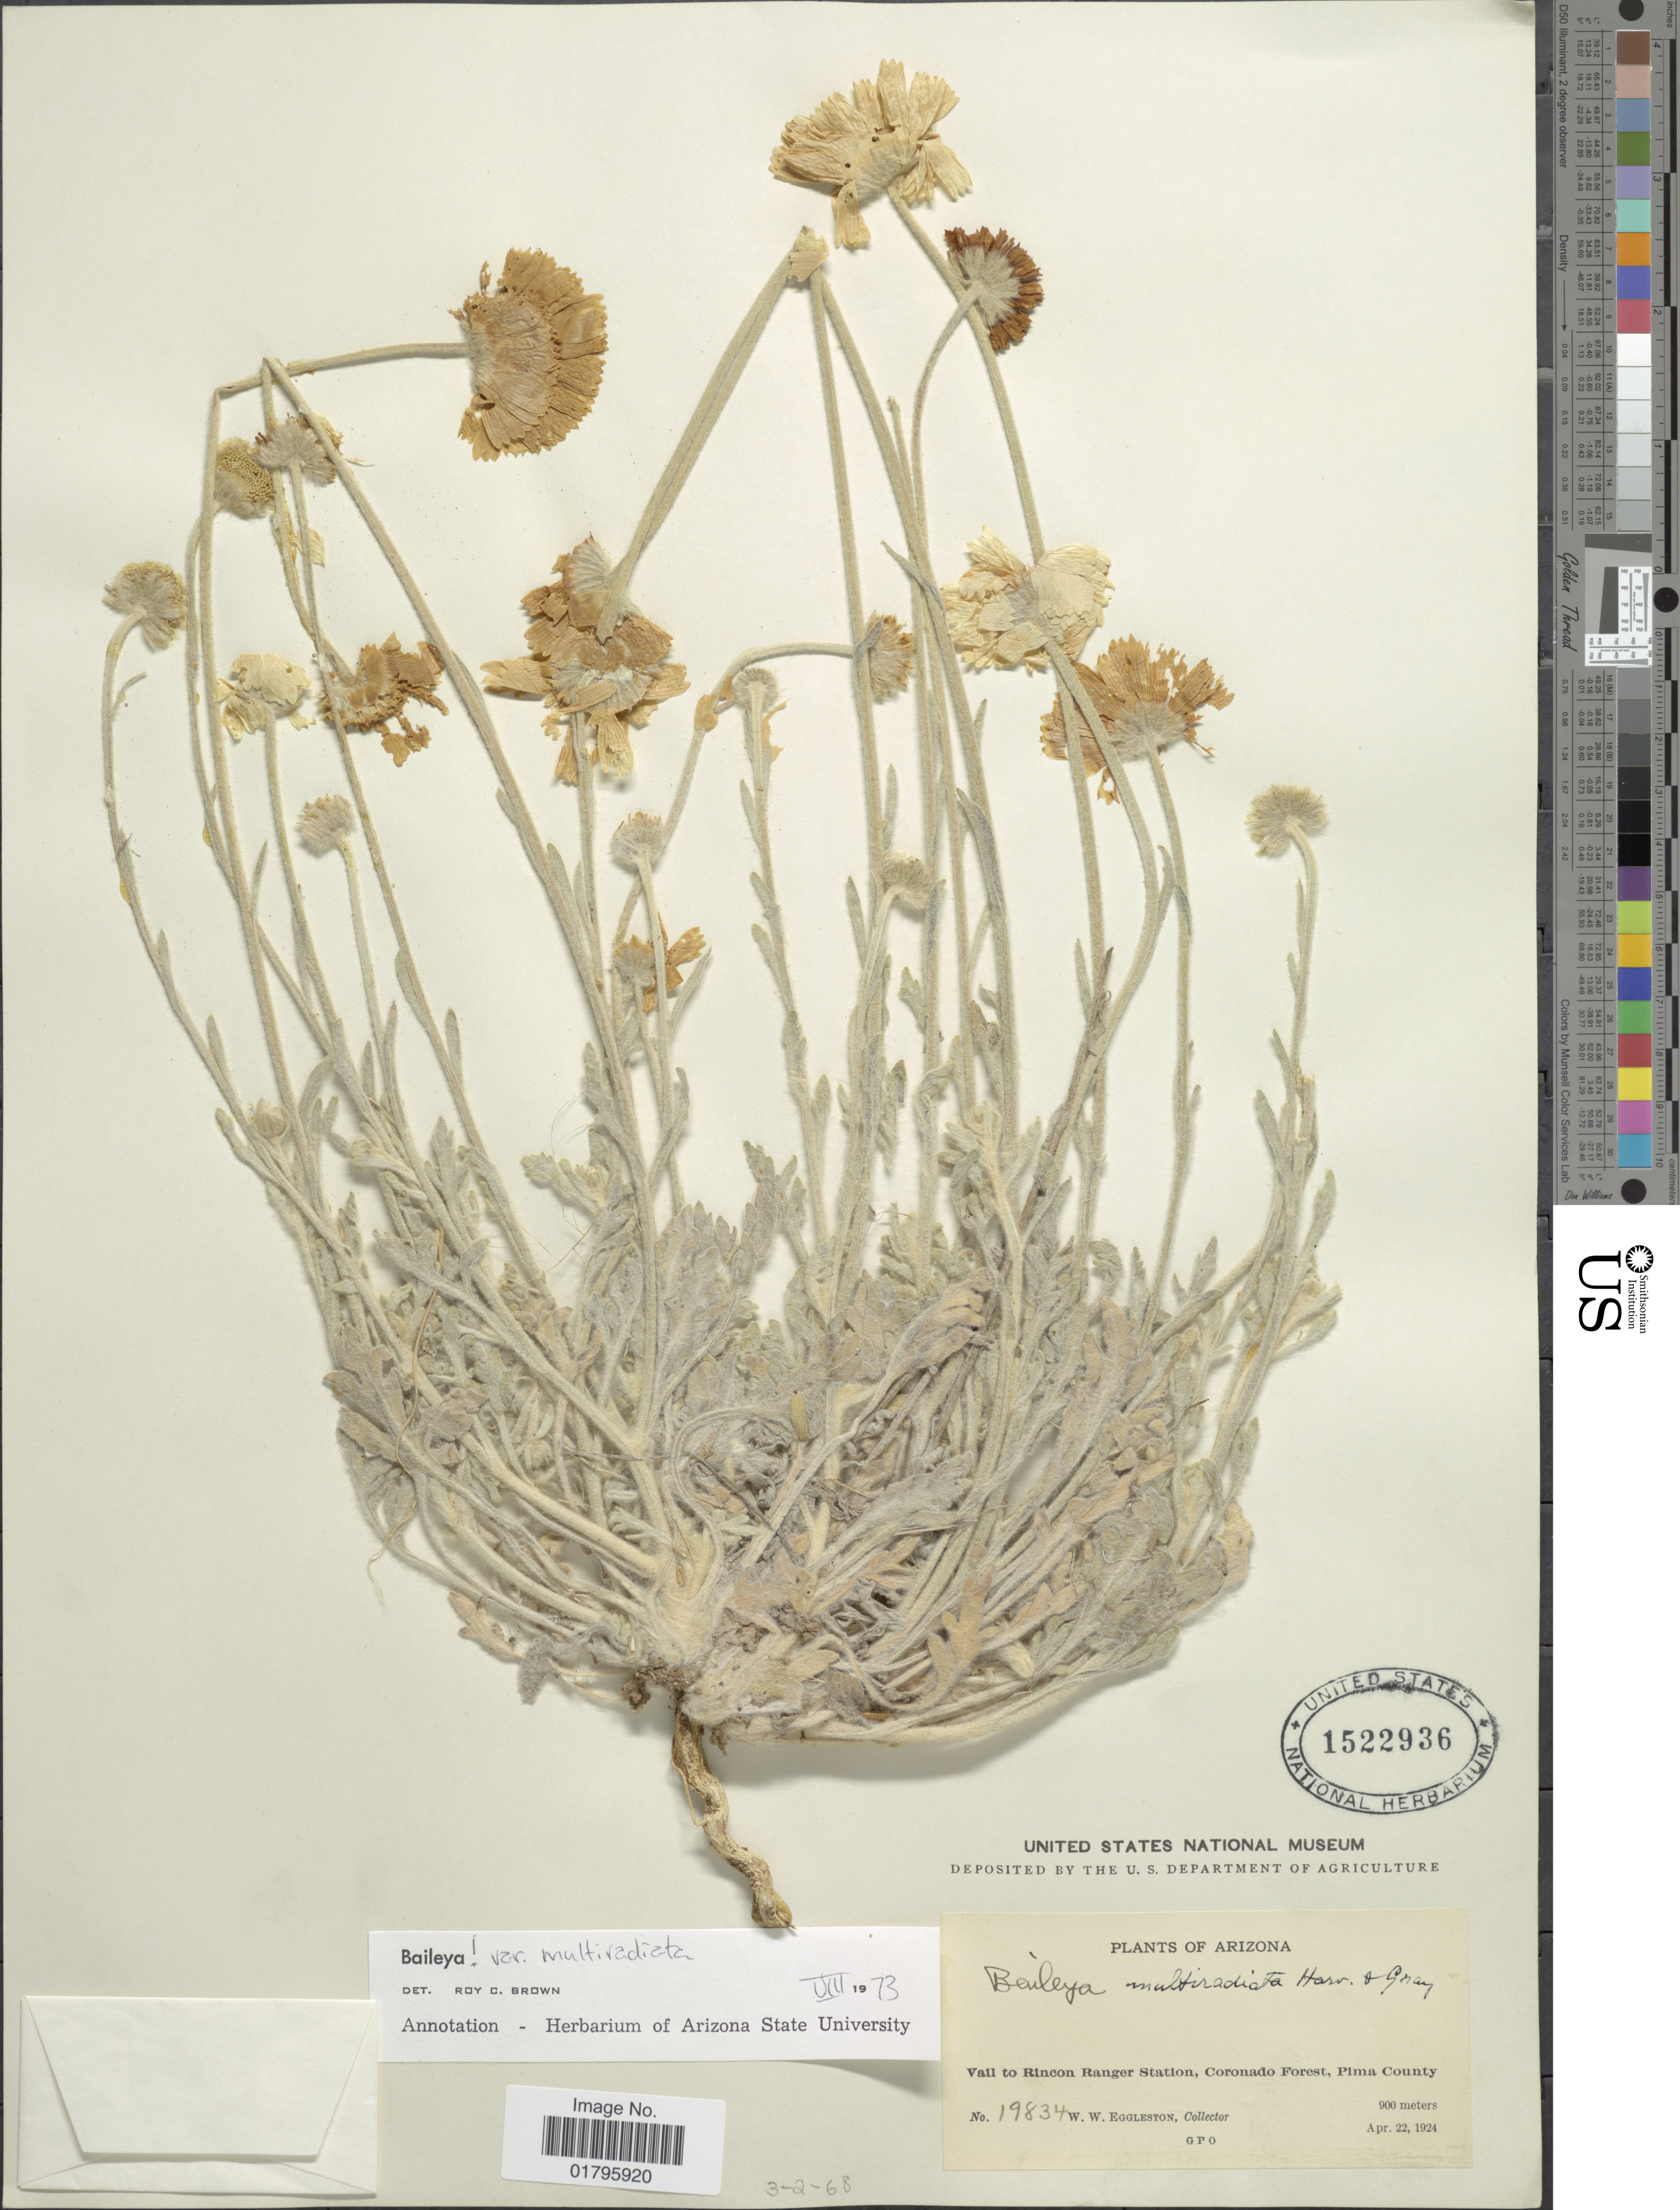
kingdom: Plantae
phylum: Tracheophyta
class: Magnoliopsida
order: Asterales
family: Asteraceae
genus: Baileya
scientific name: Baileya multiradiata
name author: Harv. & A. Gray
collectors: W. W. Eggleston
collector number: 19834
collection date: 1924-04-22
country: United States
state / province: Arizona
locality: Arizona. Vail to Rincon Ranger Station, Coronado Forest, Pima County.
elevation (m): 900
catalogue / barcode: US 1522936